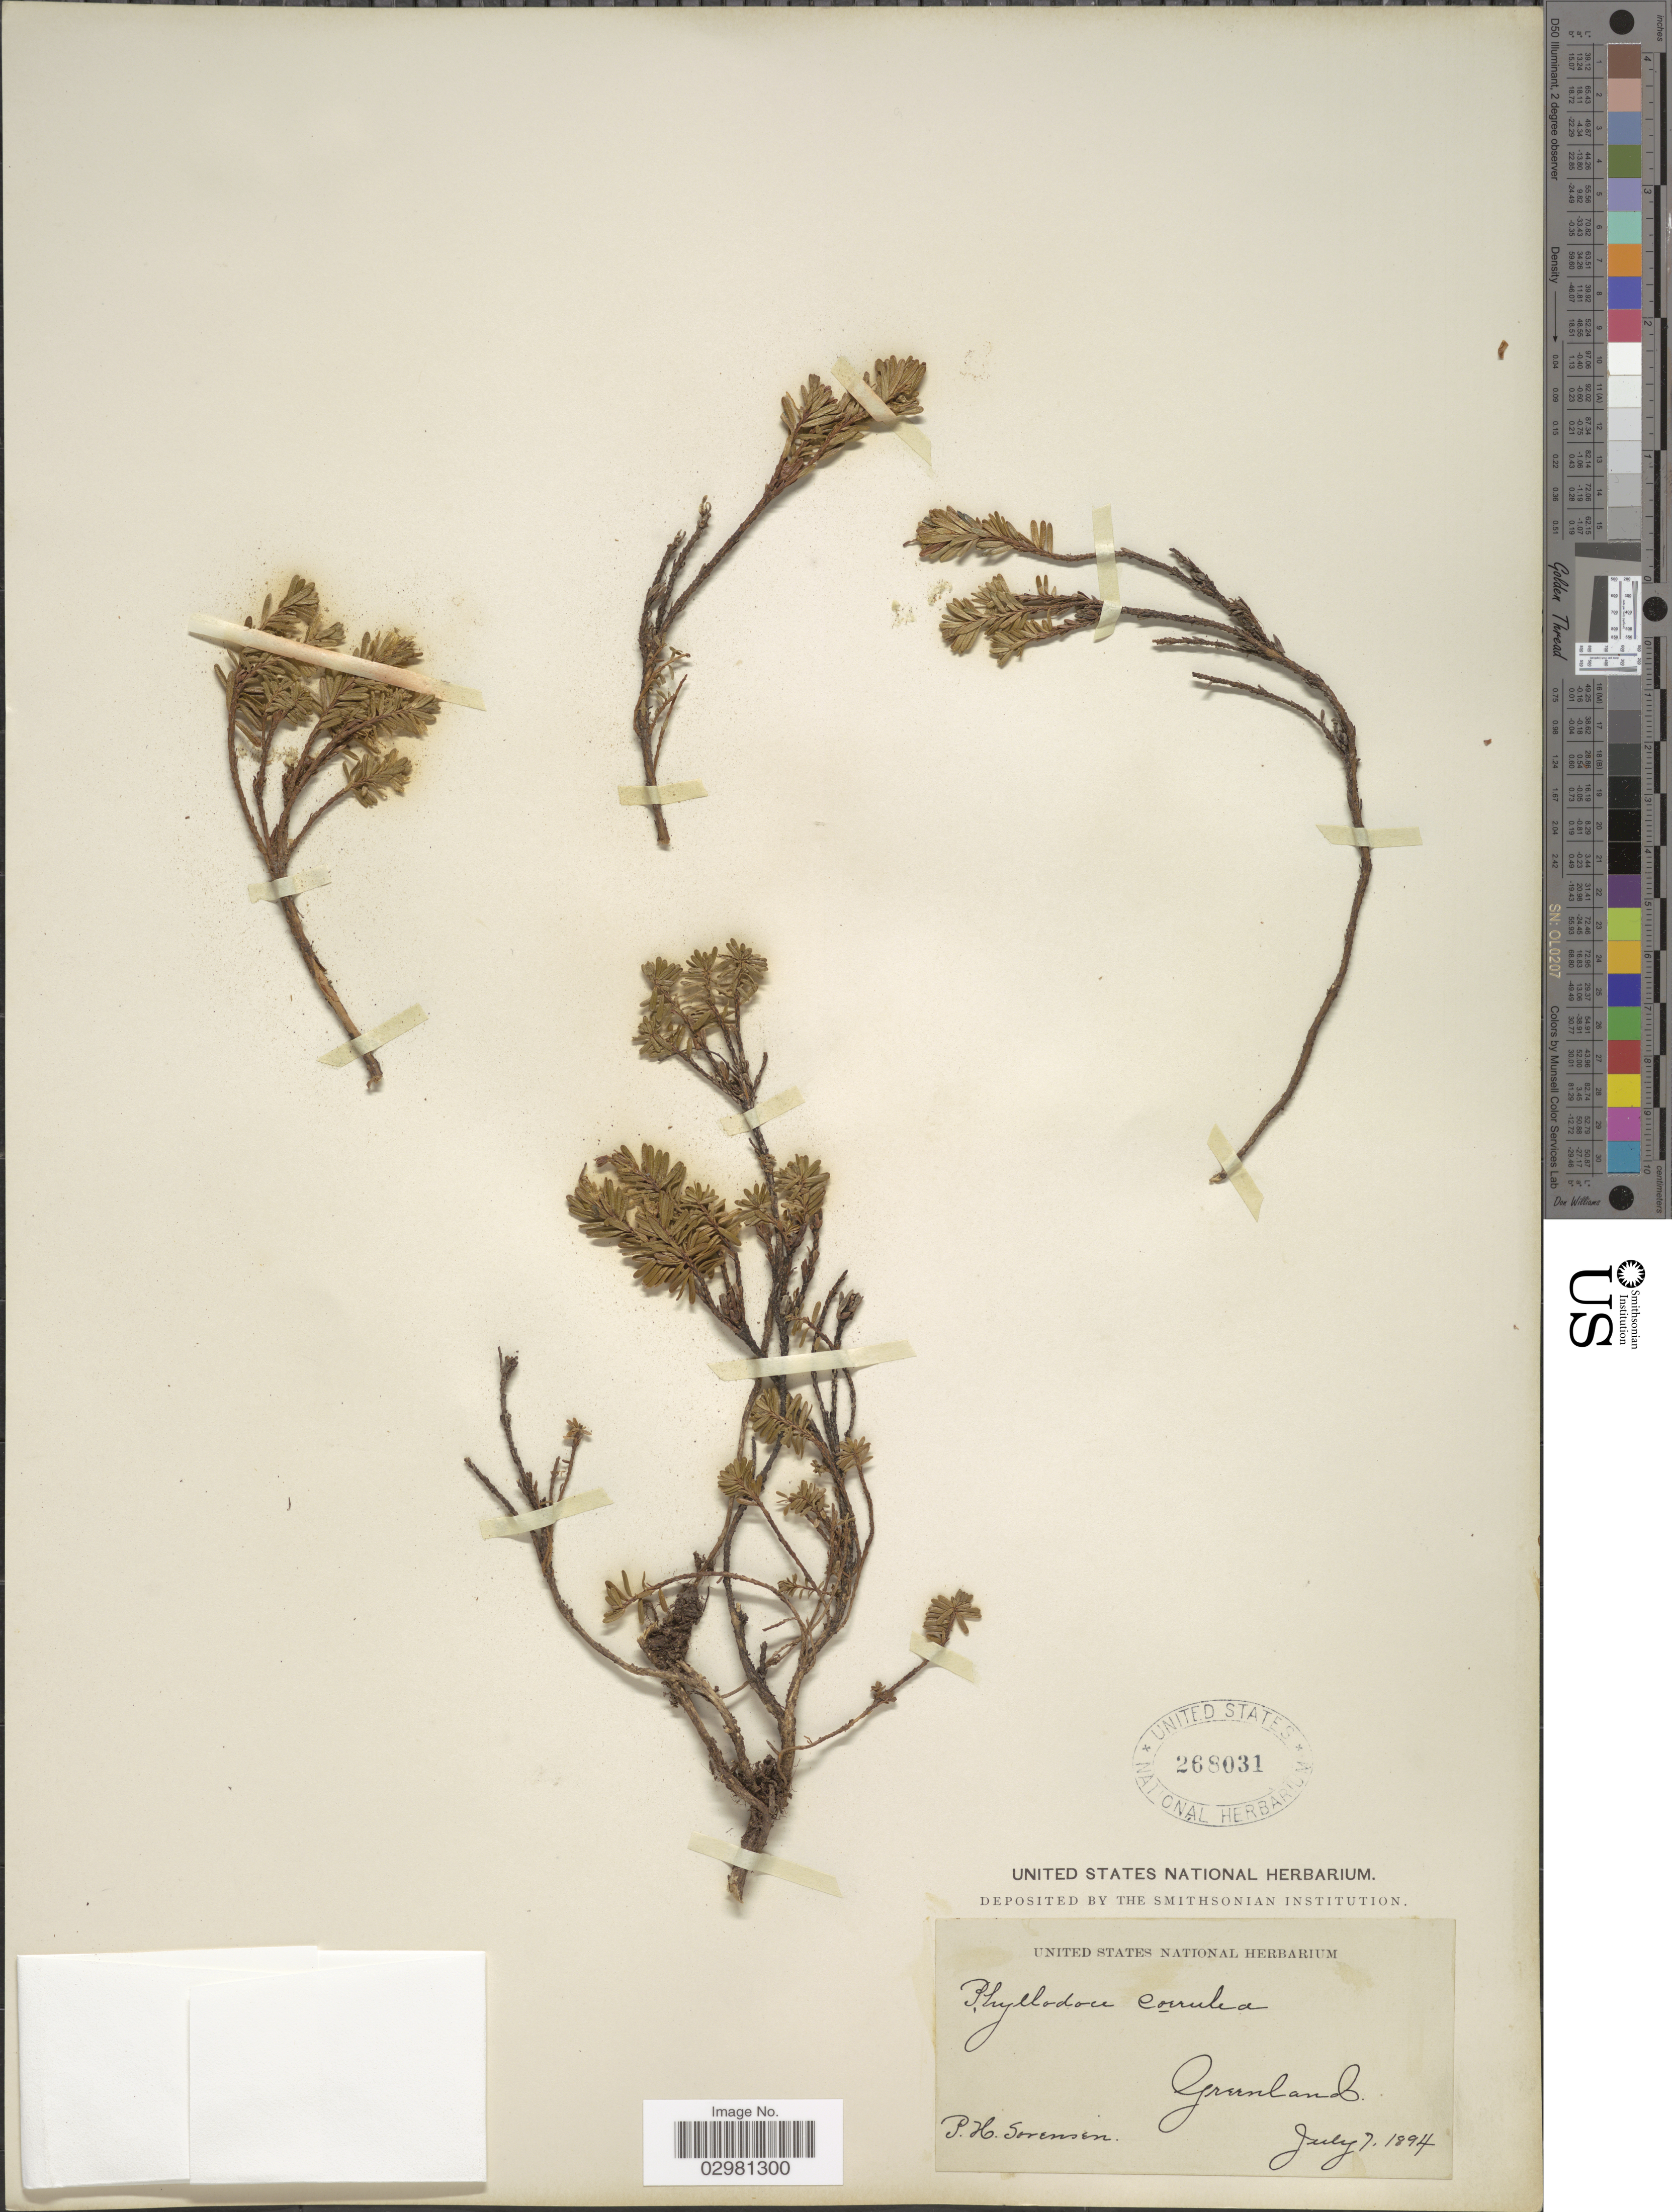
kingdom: Plantae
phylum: Tracheophyta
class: Magnoliopsida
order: Ericales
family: Ericaceae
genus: Phyllodoce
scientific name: Phyllodoce caerulea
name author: (L.) Bab.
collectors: P. Sorensen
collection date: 1894-07-07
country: Greenland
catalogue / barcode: US 268031